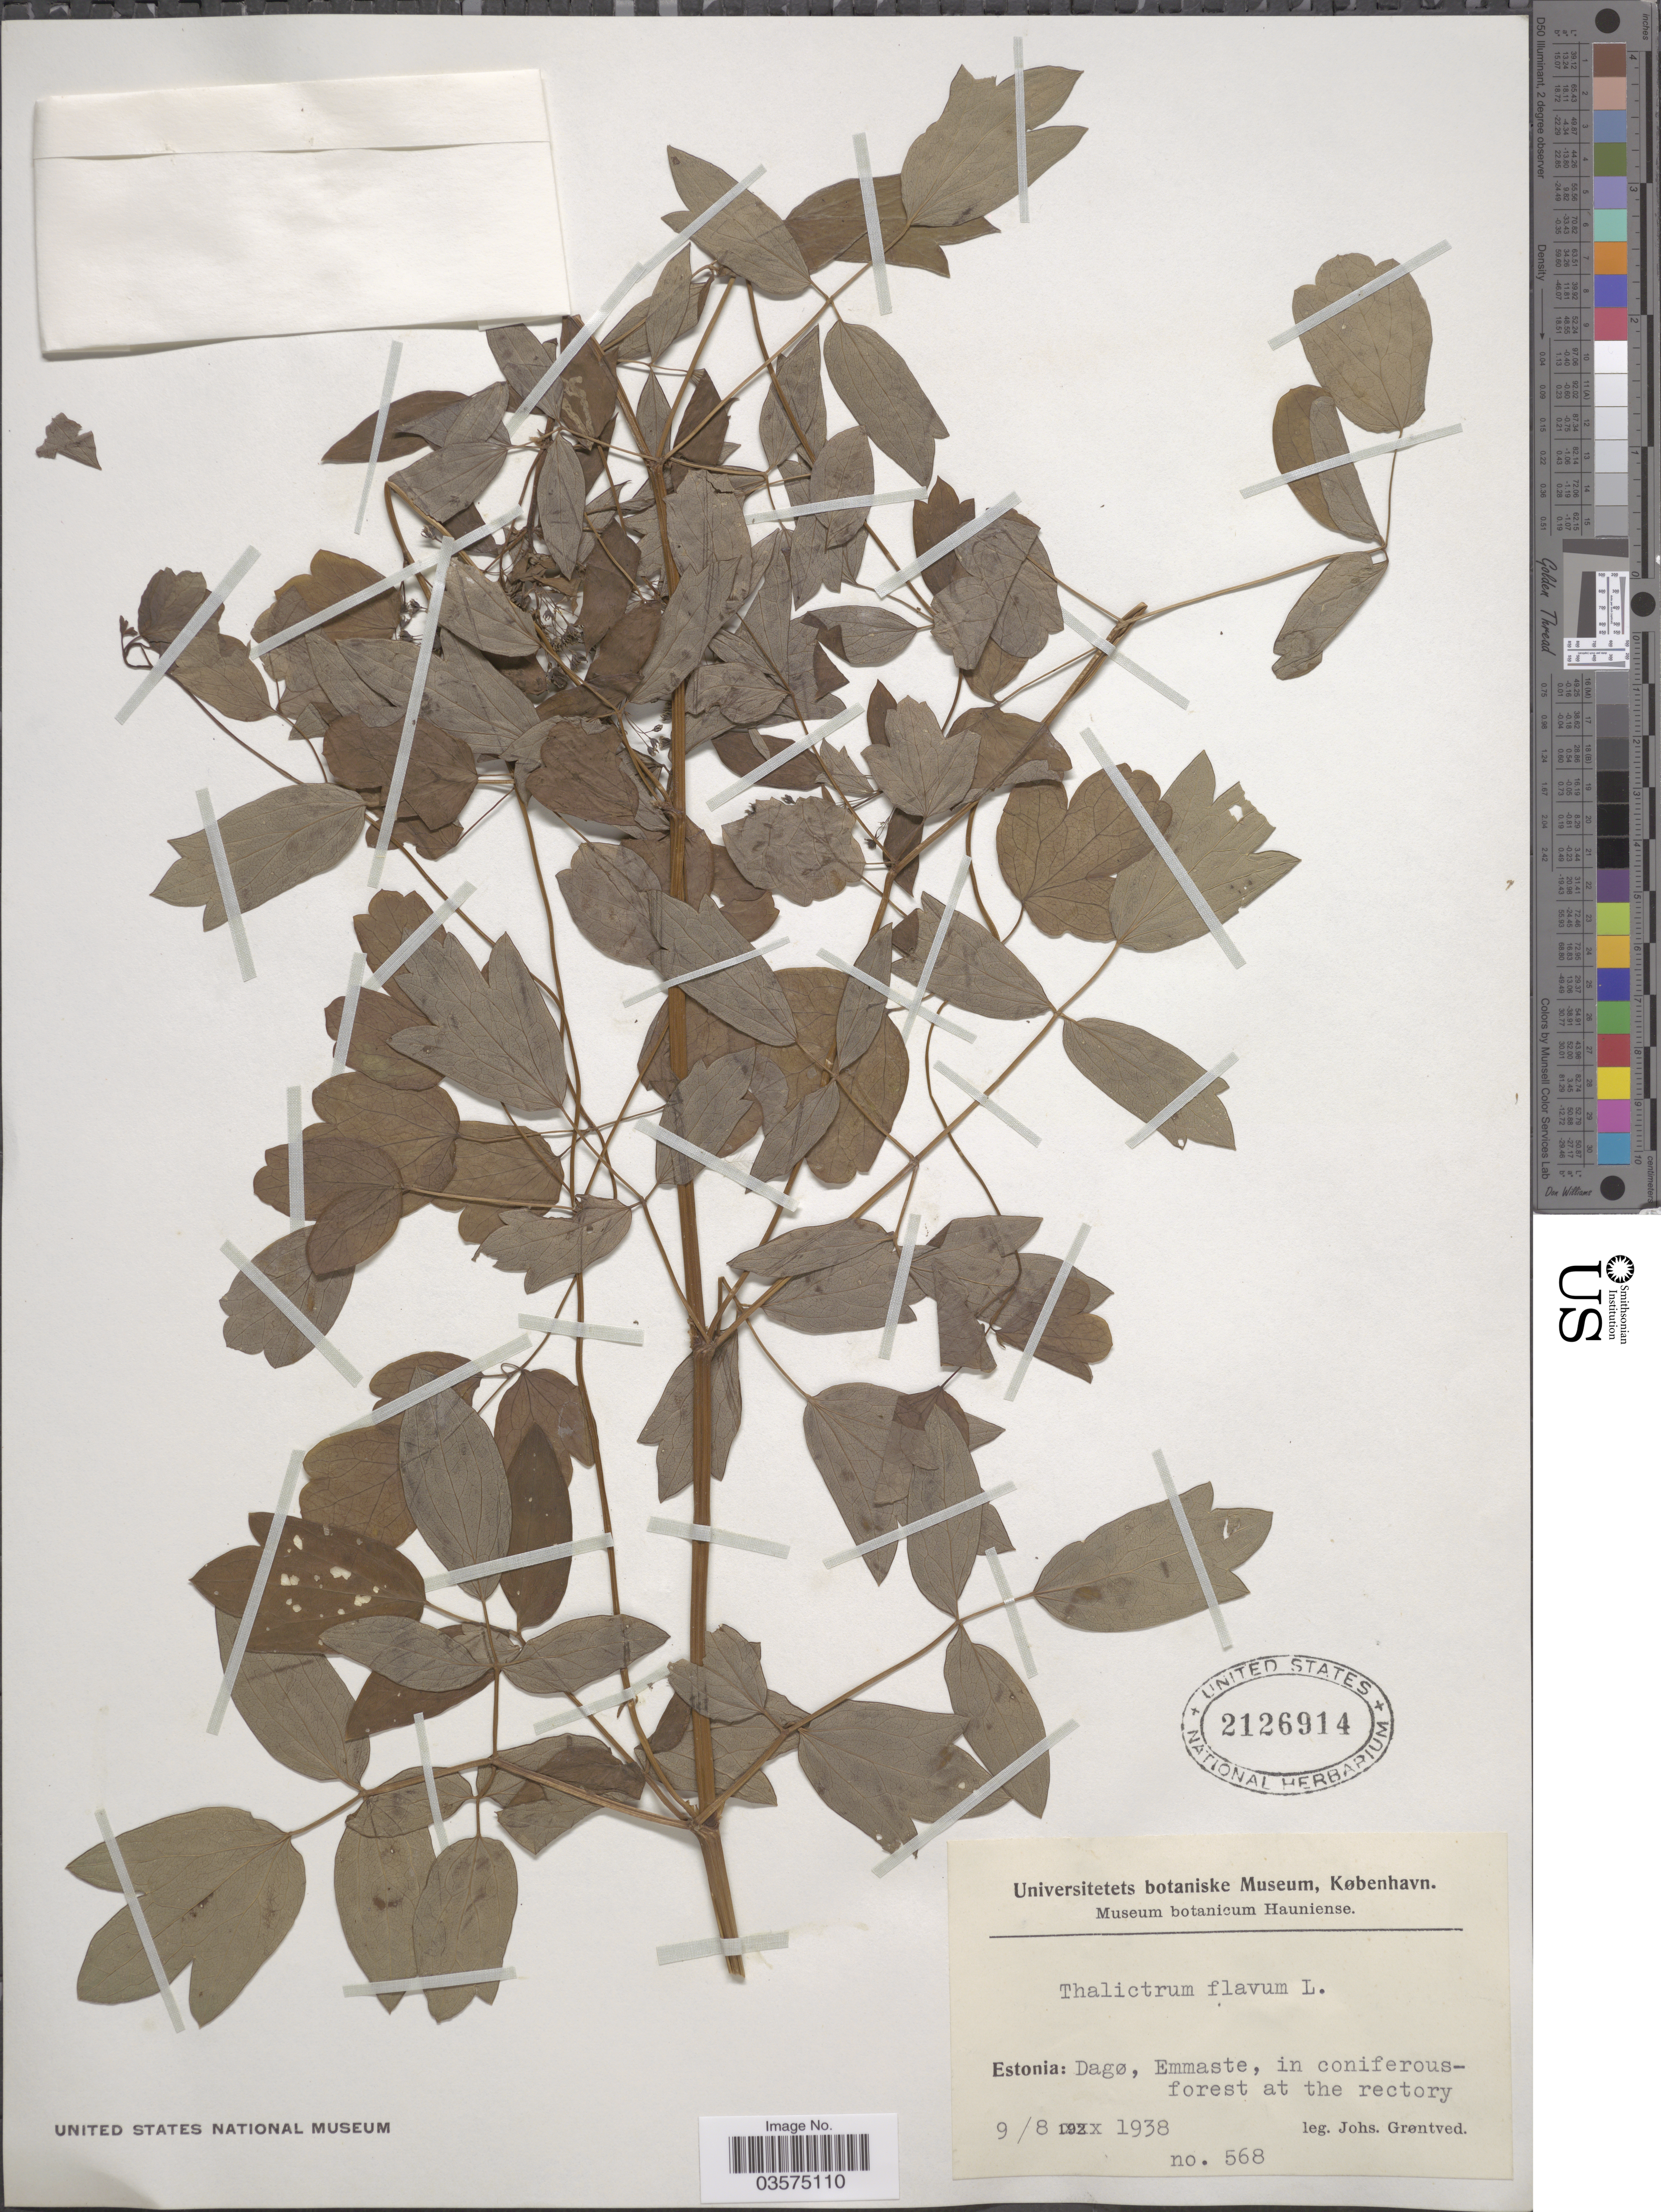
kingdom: Plantae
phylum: Tracheophyta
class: Magnoliopsida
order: Ranunculales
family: Ranunculaceae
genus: Thalictrum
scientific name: Thalictrum flavum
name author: L.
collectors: J. Grøntved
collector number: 568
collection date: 1938-08-09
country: Estonia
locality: Dagø, Emmaste, in coniferous-forest at the rectory.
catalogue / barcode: US 2126914